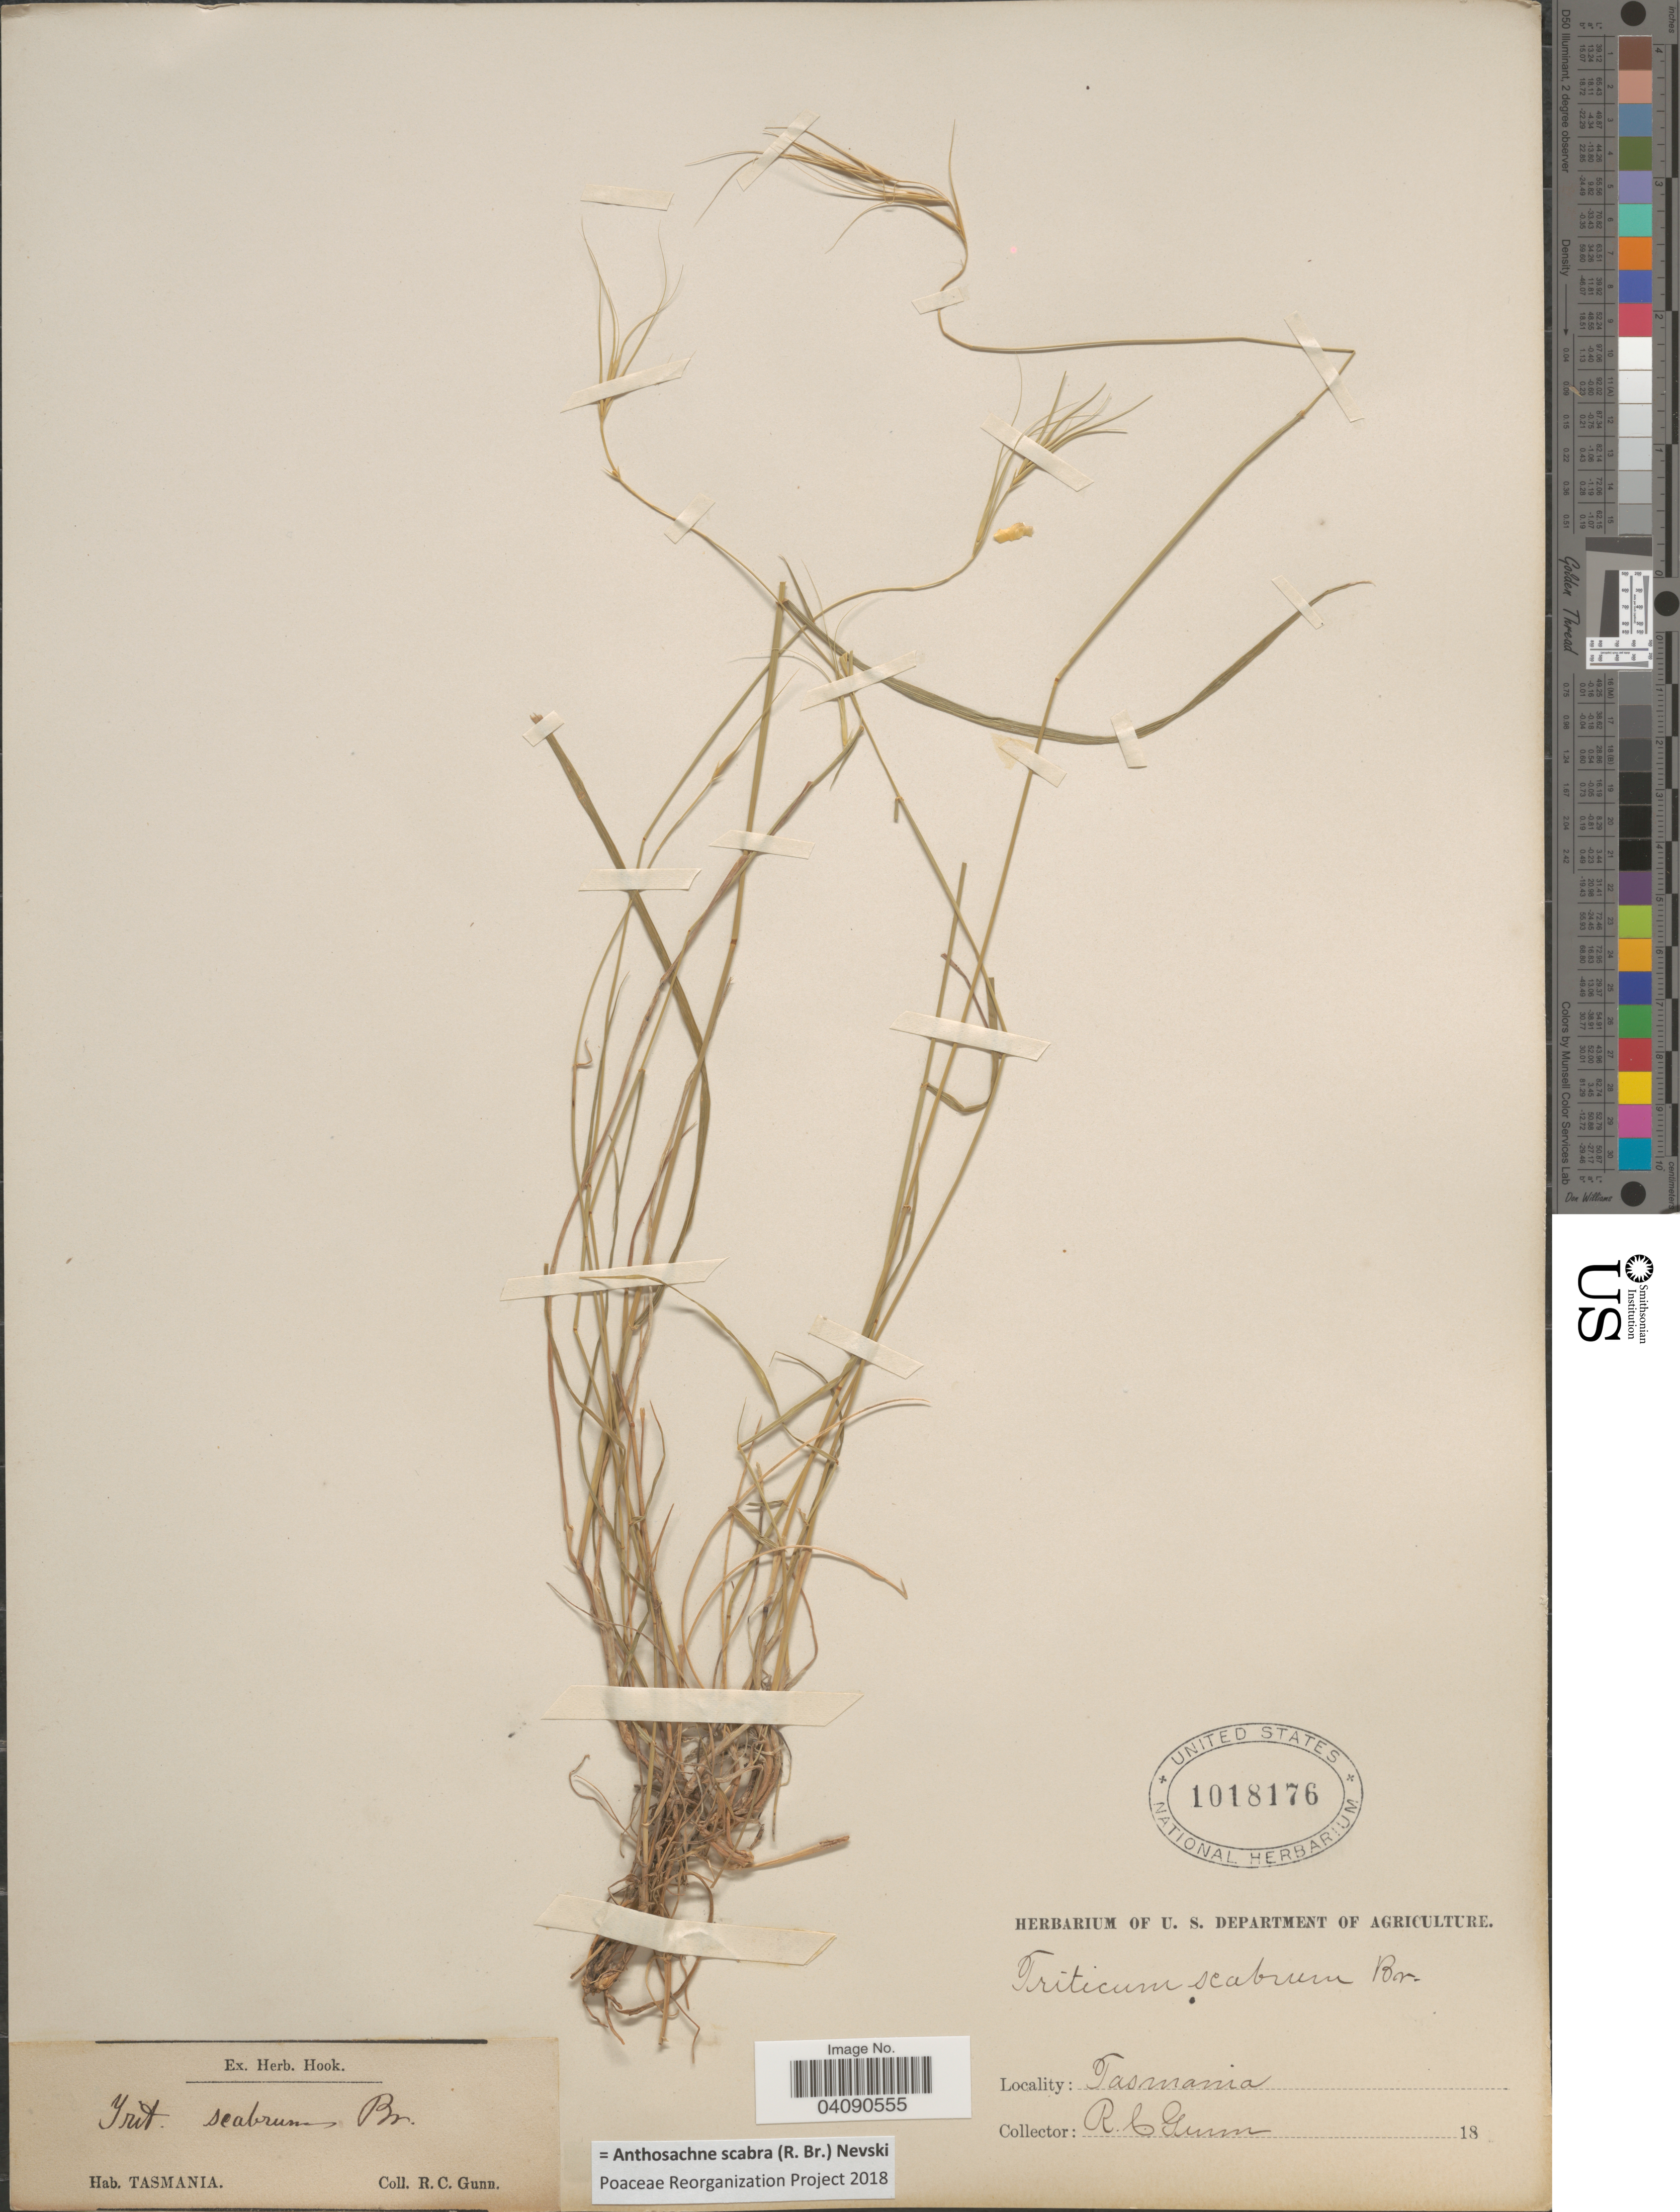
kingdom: Plantae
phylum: Tracheophyta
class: Liliopsida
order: Poales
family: Poaceae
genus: Anthosachne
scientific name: Anthosachne scabra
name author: (R. Br.) Nevski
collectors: R. Gunn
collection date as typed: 18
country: Australia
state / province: Tasmania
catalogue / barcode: US 1018176